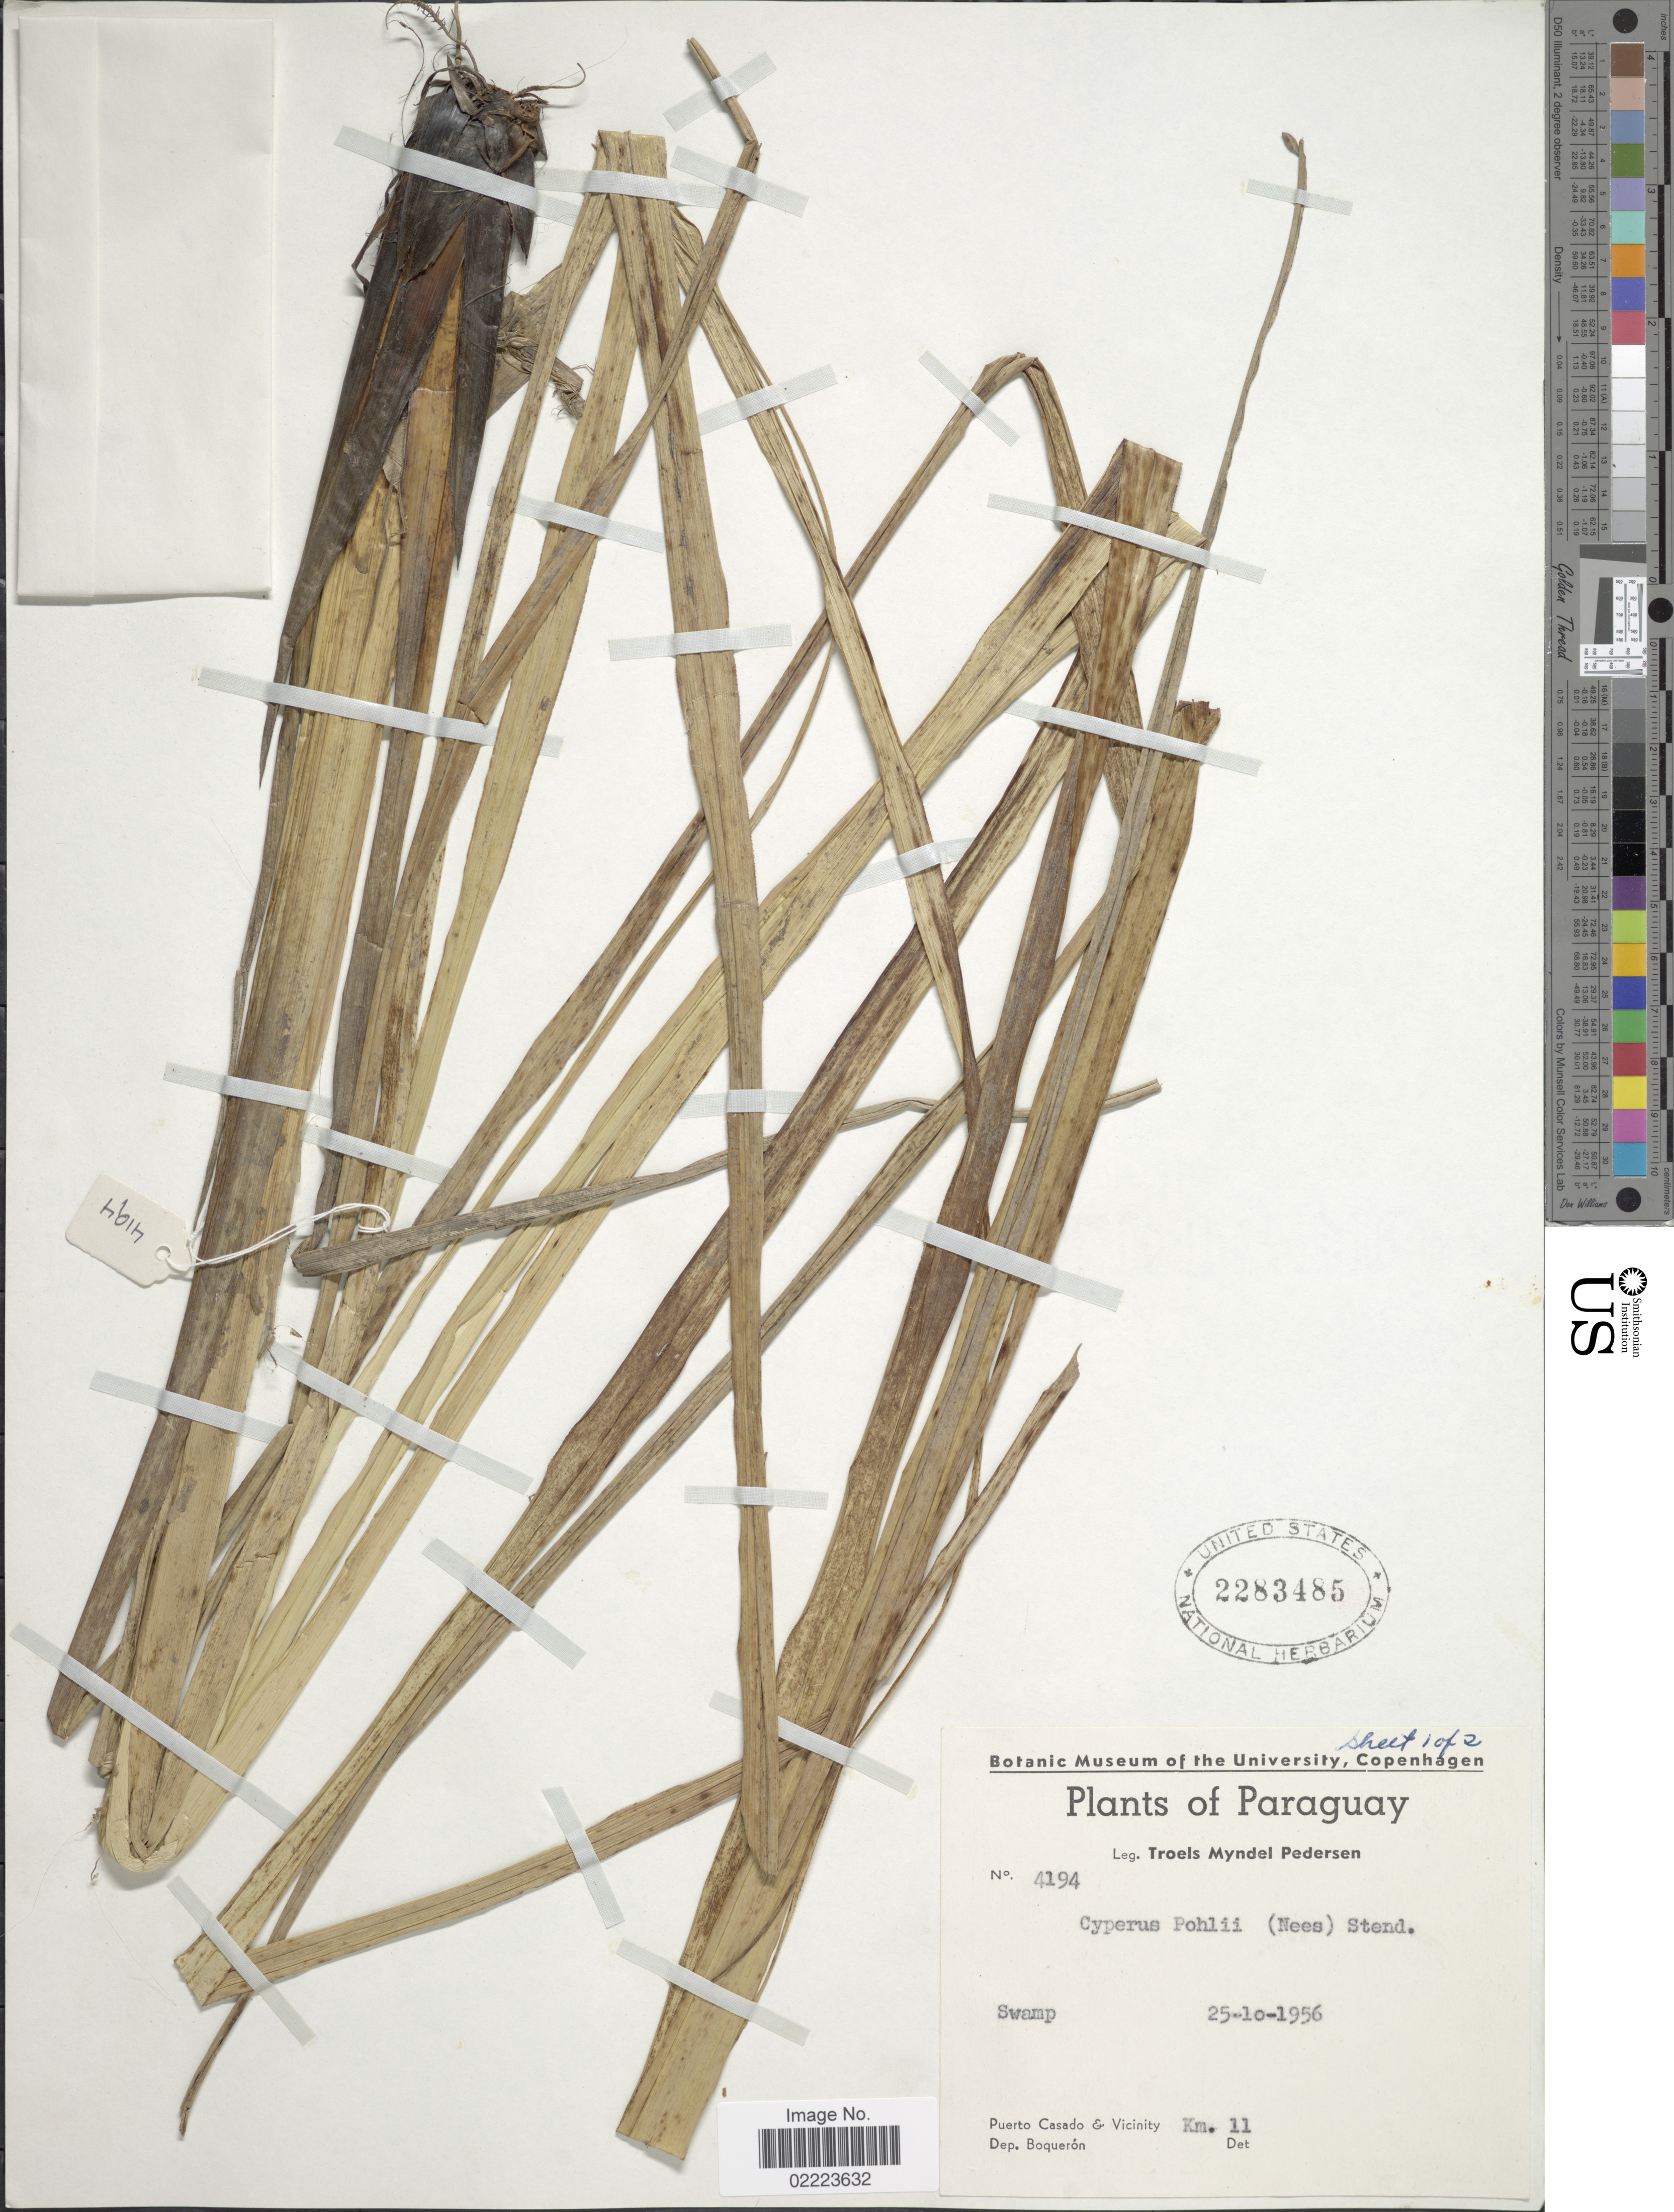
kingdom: Plantae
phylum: Tracheophyta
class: Liliopsida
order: Poales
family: Cyperaceae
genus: Cyperus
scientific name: Cyperus pohlii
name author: (Nees) Steud.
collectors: T. Pederson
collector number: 4194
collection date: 1956-10-25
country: Paraguay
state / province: Boqueron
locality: Puerto Casado & Vicinity.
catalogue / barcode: US 2283485